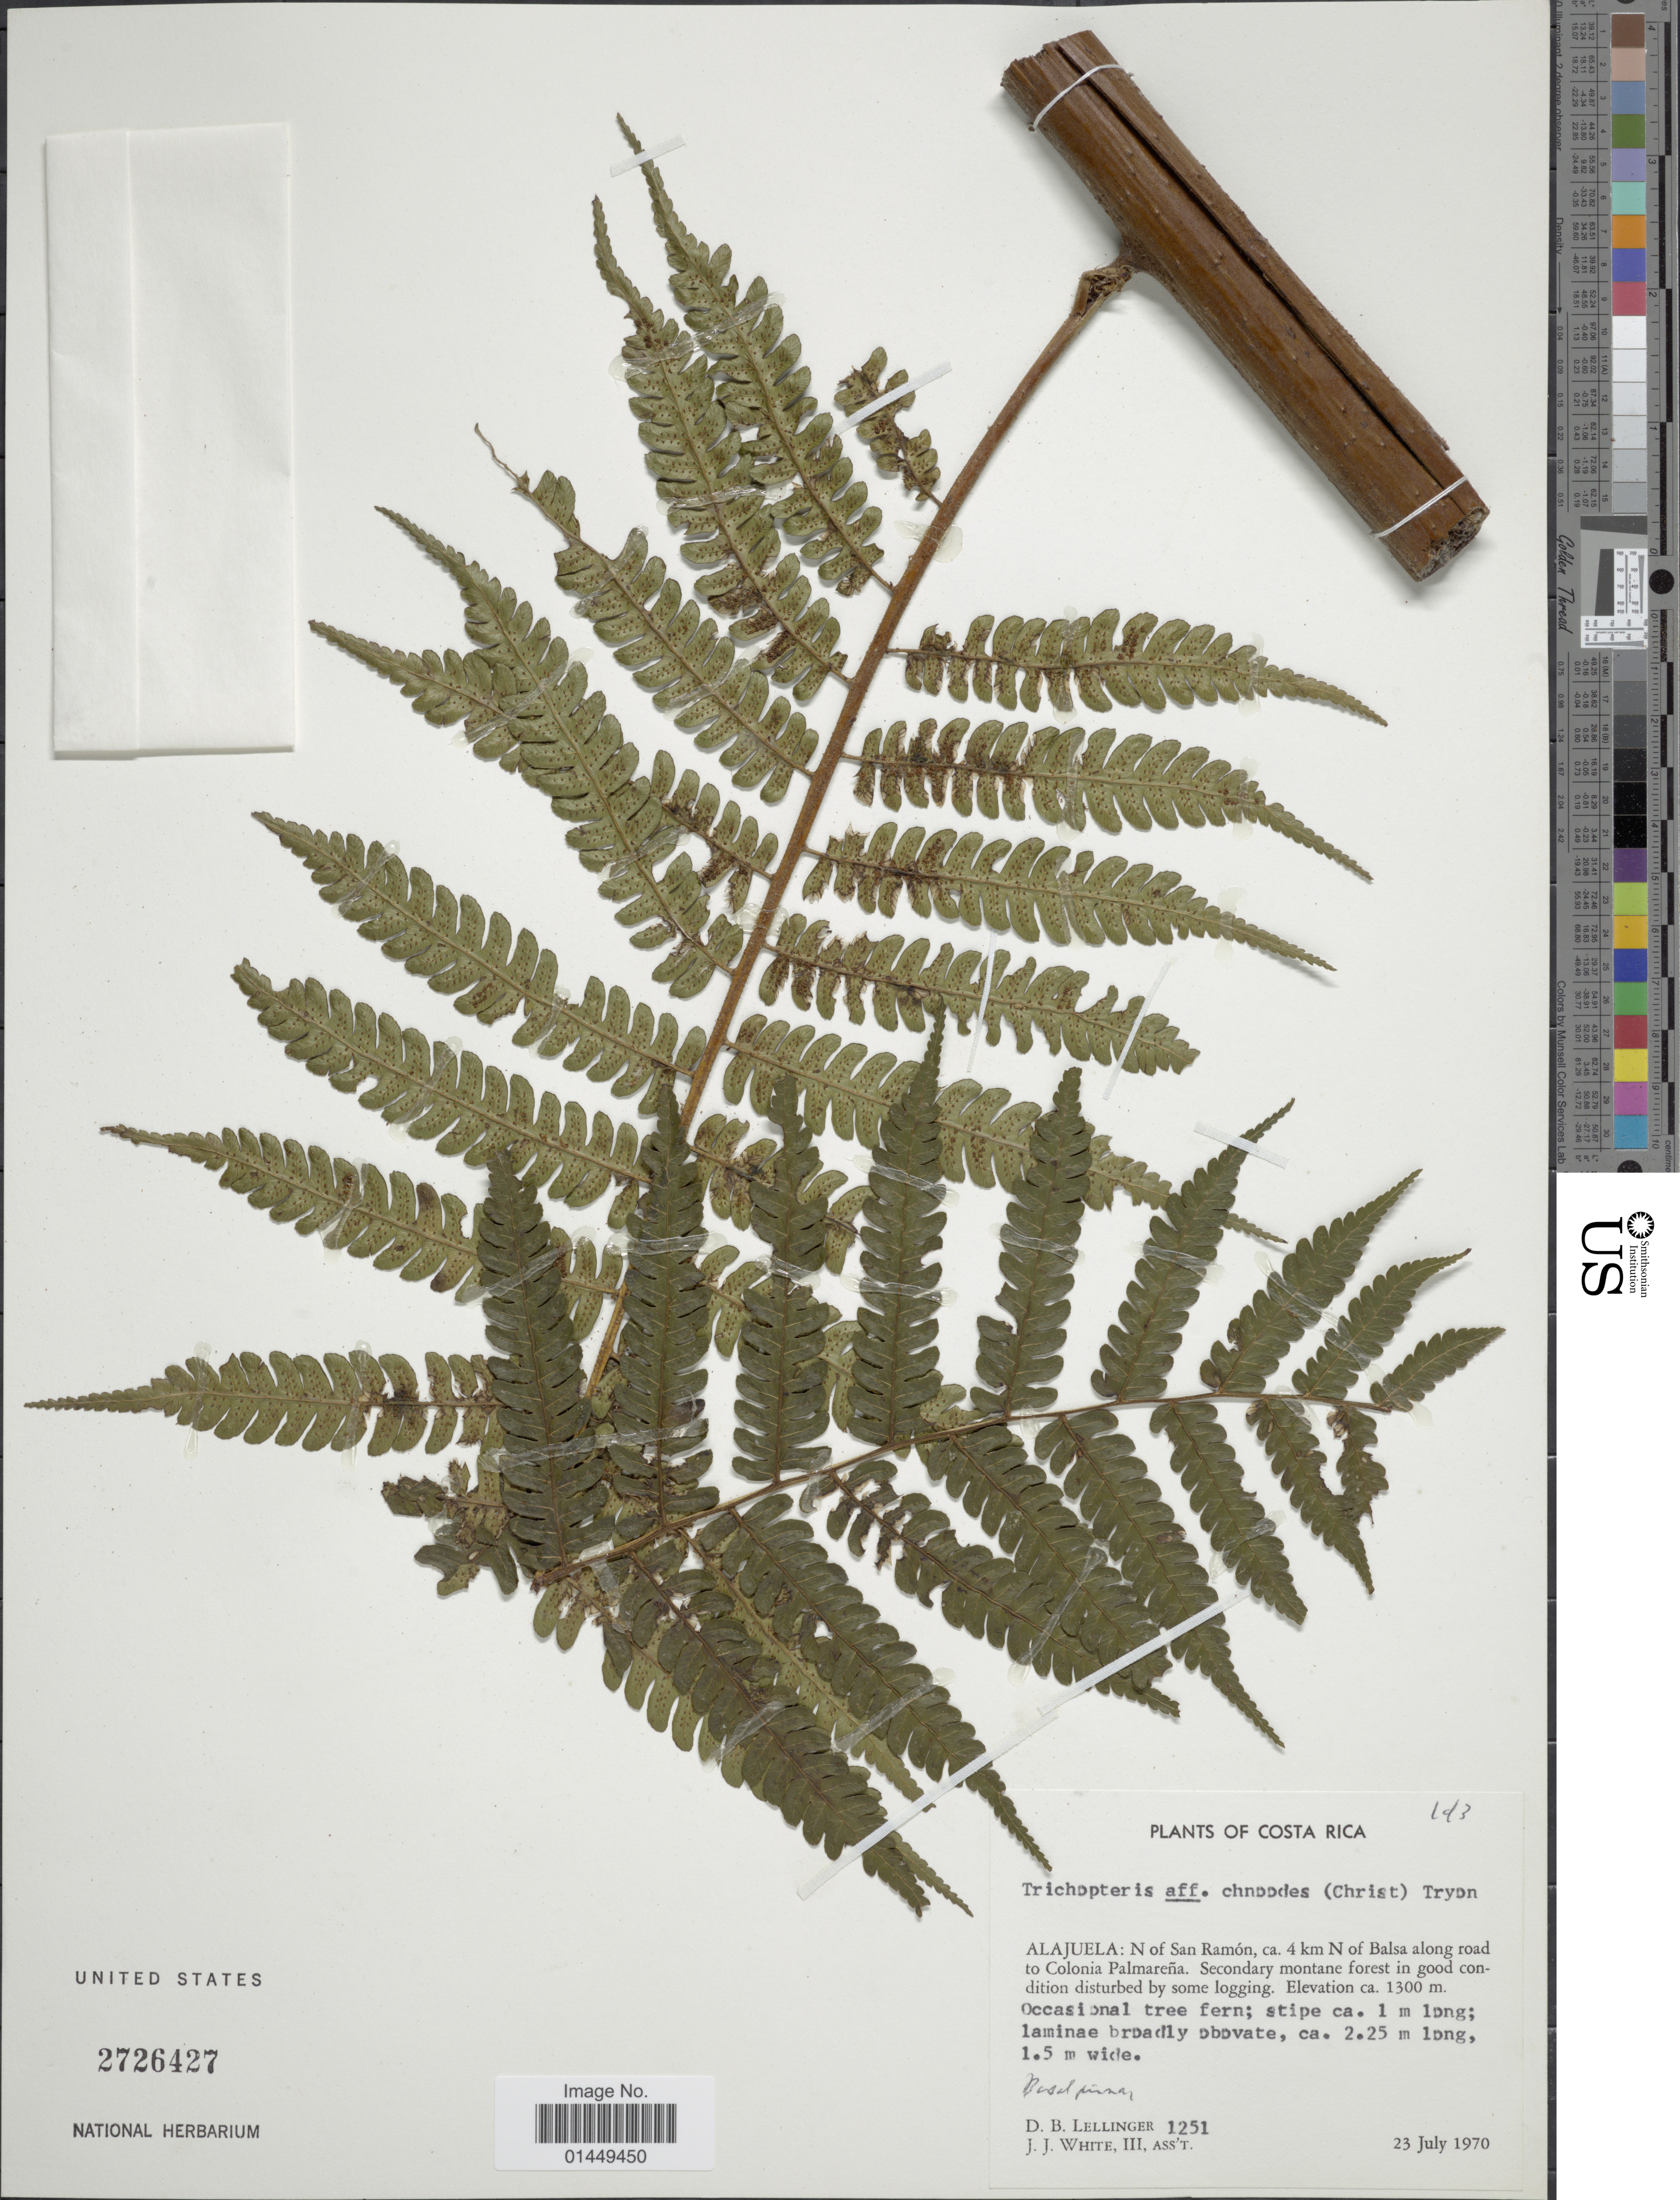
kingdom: Plantae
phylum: Tracheophyta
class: Polypodiopsida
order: Cyatheales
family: Cyatheaceae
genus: Cyathea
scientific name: Cyathea schiedeana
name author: (C. Presl) Domin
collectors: D. B. Lellinger & J. J. White III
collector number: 1251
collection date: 1970-07-23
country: Costa Rica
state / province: Alajuela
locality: Alajuela: N of San Ramon, 4 km N of Balsa along road to Colombia Palmarena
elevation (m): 1300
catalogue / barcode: US 2726427